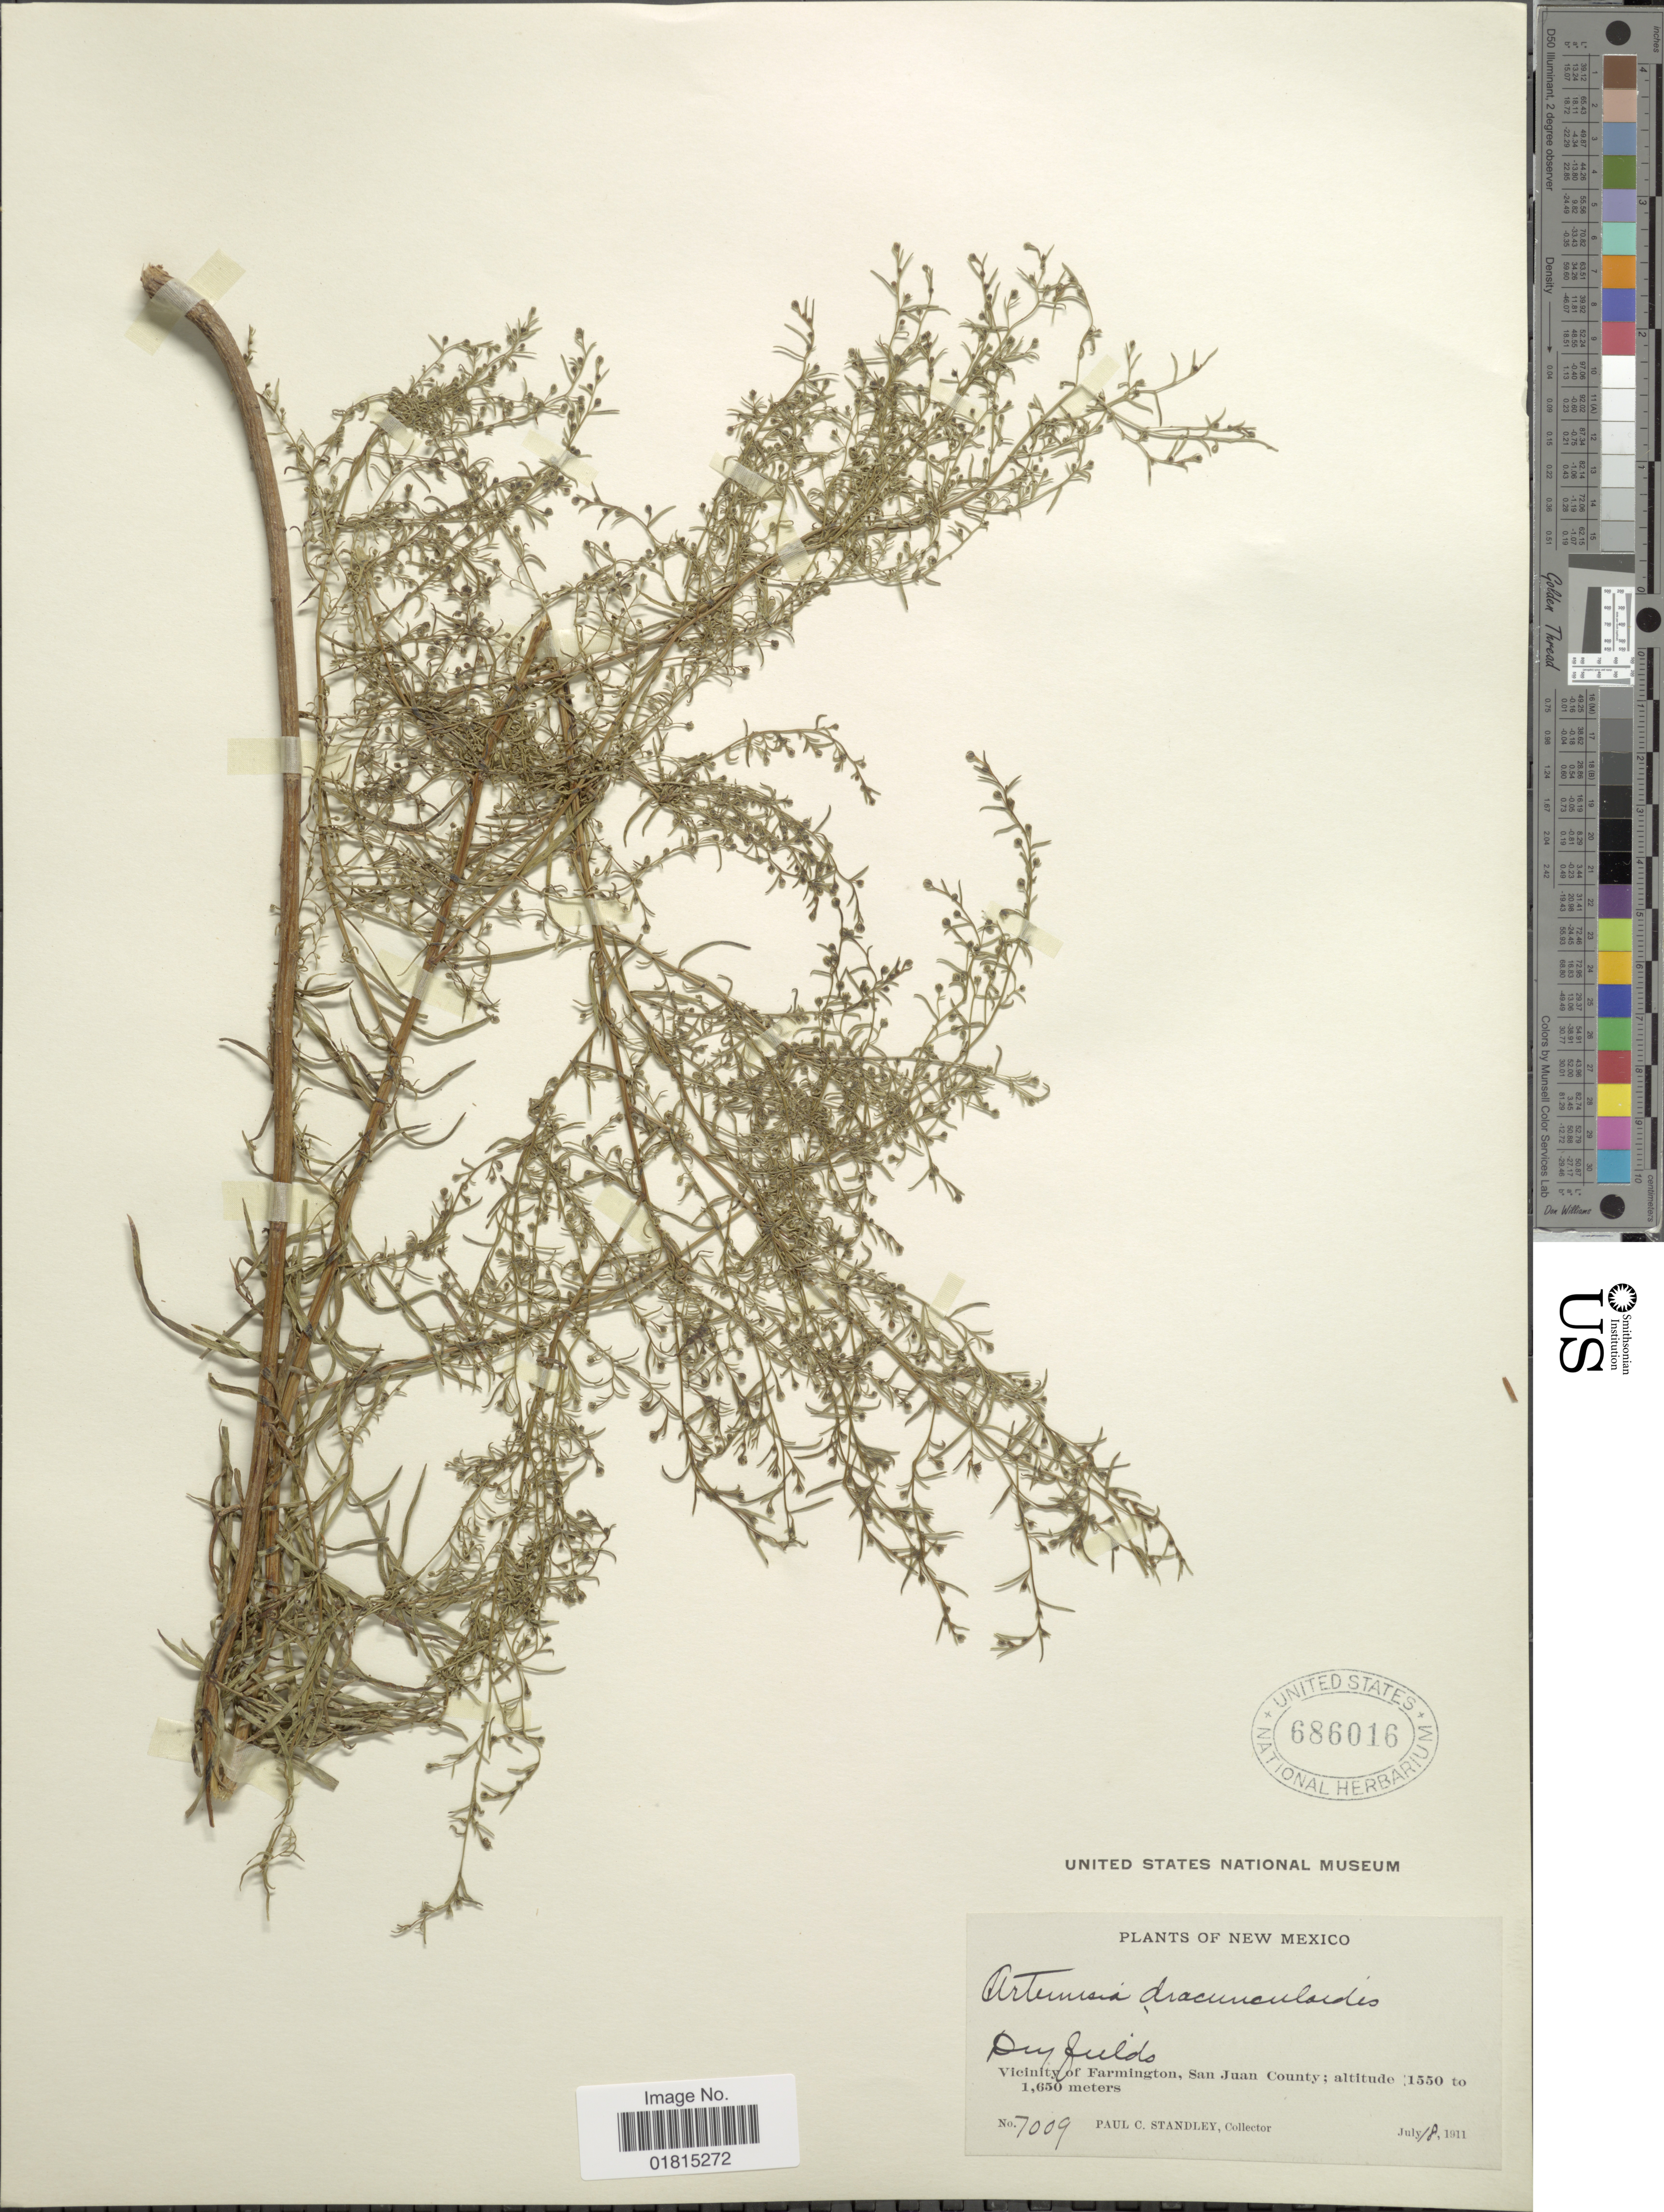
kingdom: Plantae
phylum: Tracheophyta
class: Magnoliopsida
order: Asterales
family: Asteraceae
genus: Artemisia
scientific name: Artemisia dracunculoides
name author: Pursh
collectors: P. C. Standley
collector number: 7009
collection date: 1911-07-18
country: United States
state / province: New Mexico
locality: Dry fields. Vicinity of Farmington, San Juan County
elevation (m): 1550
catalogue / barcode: US 686016